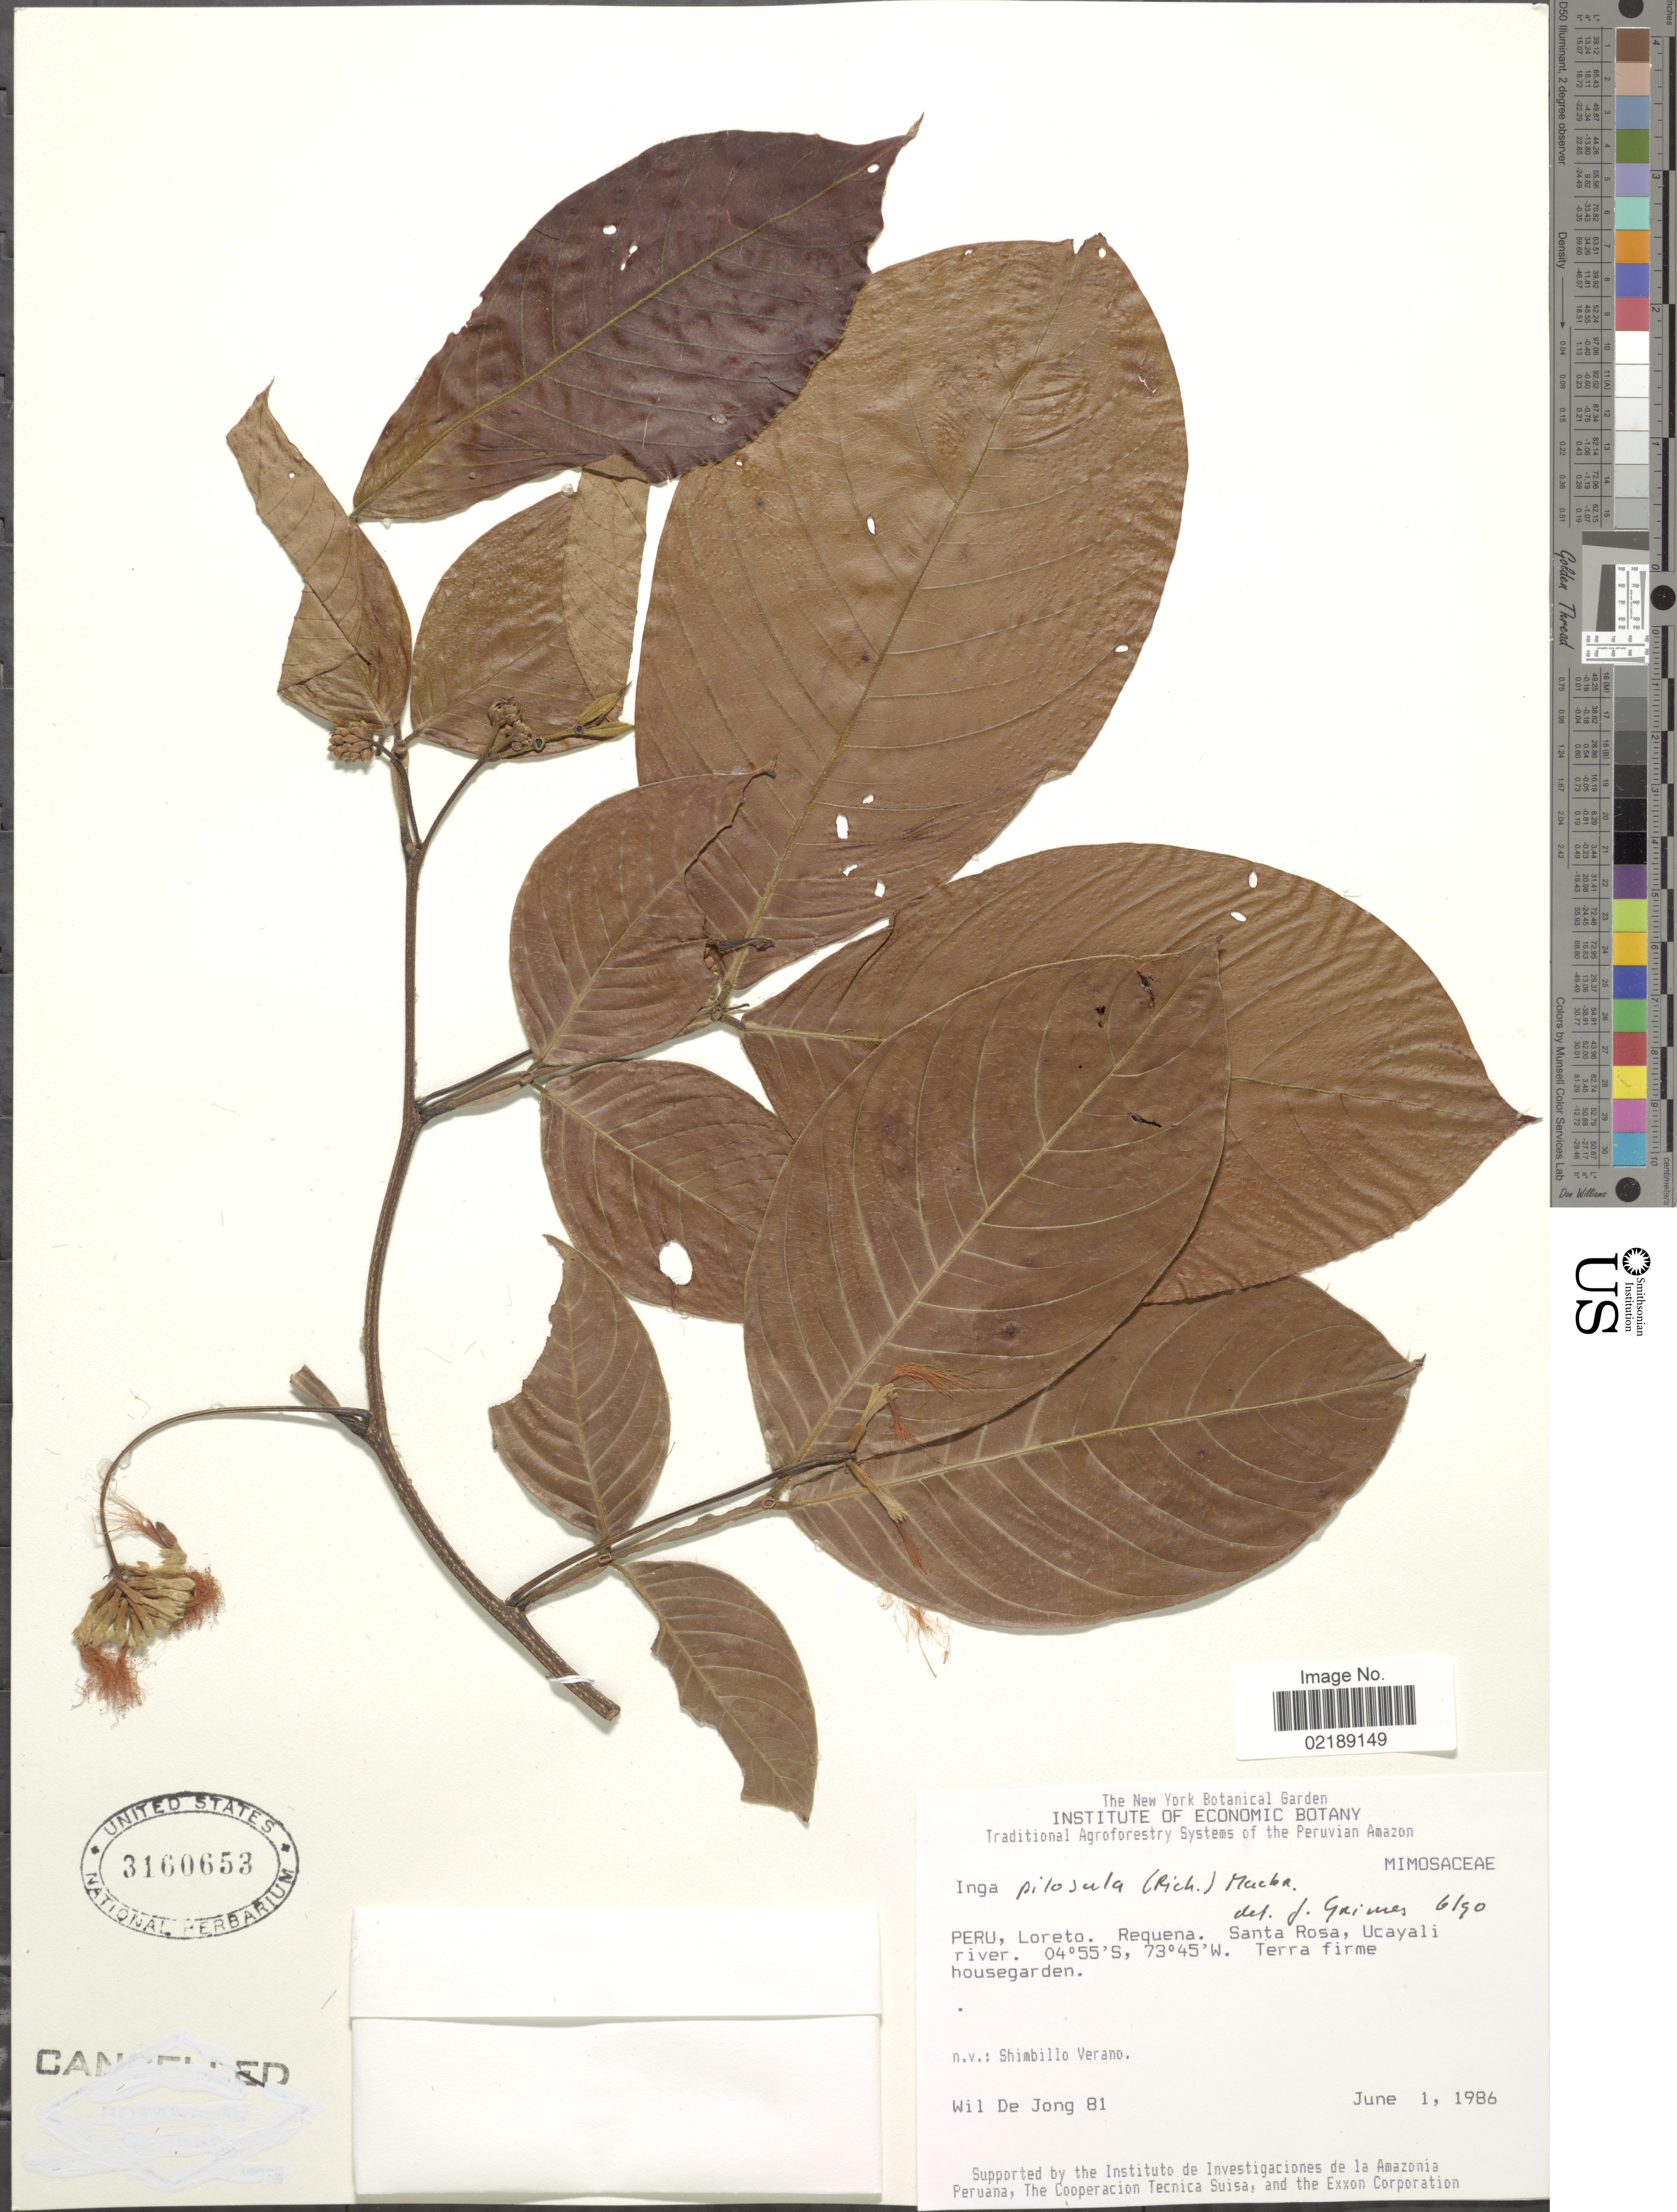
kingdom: Plantae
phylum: Tracheophyta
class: Magnoliopsida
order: Fabales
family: Fabaceae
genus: Inga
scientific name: Inga pilosula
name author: (Rich.) J.F. Macbr.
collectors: W. de Jong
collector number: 81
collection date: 1986-06-01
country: Peru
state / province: Loreto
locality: Requena, Santa Rosa, Ucayali River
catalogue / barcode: US 3160653